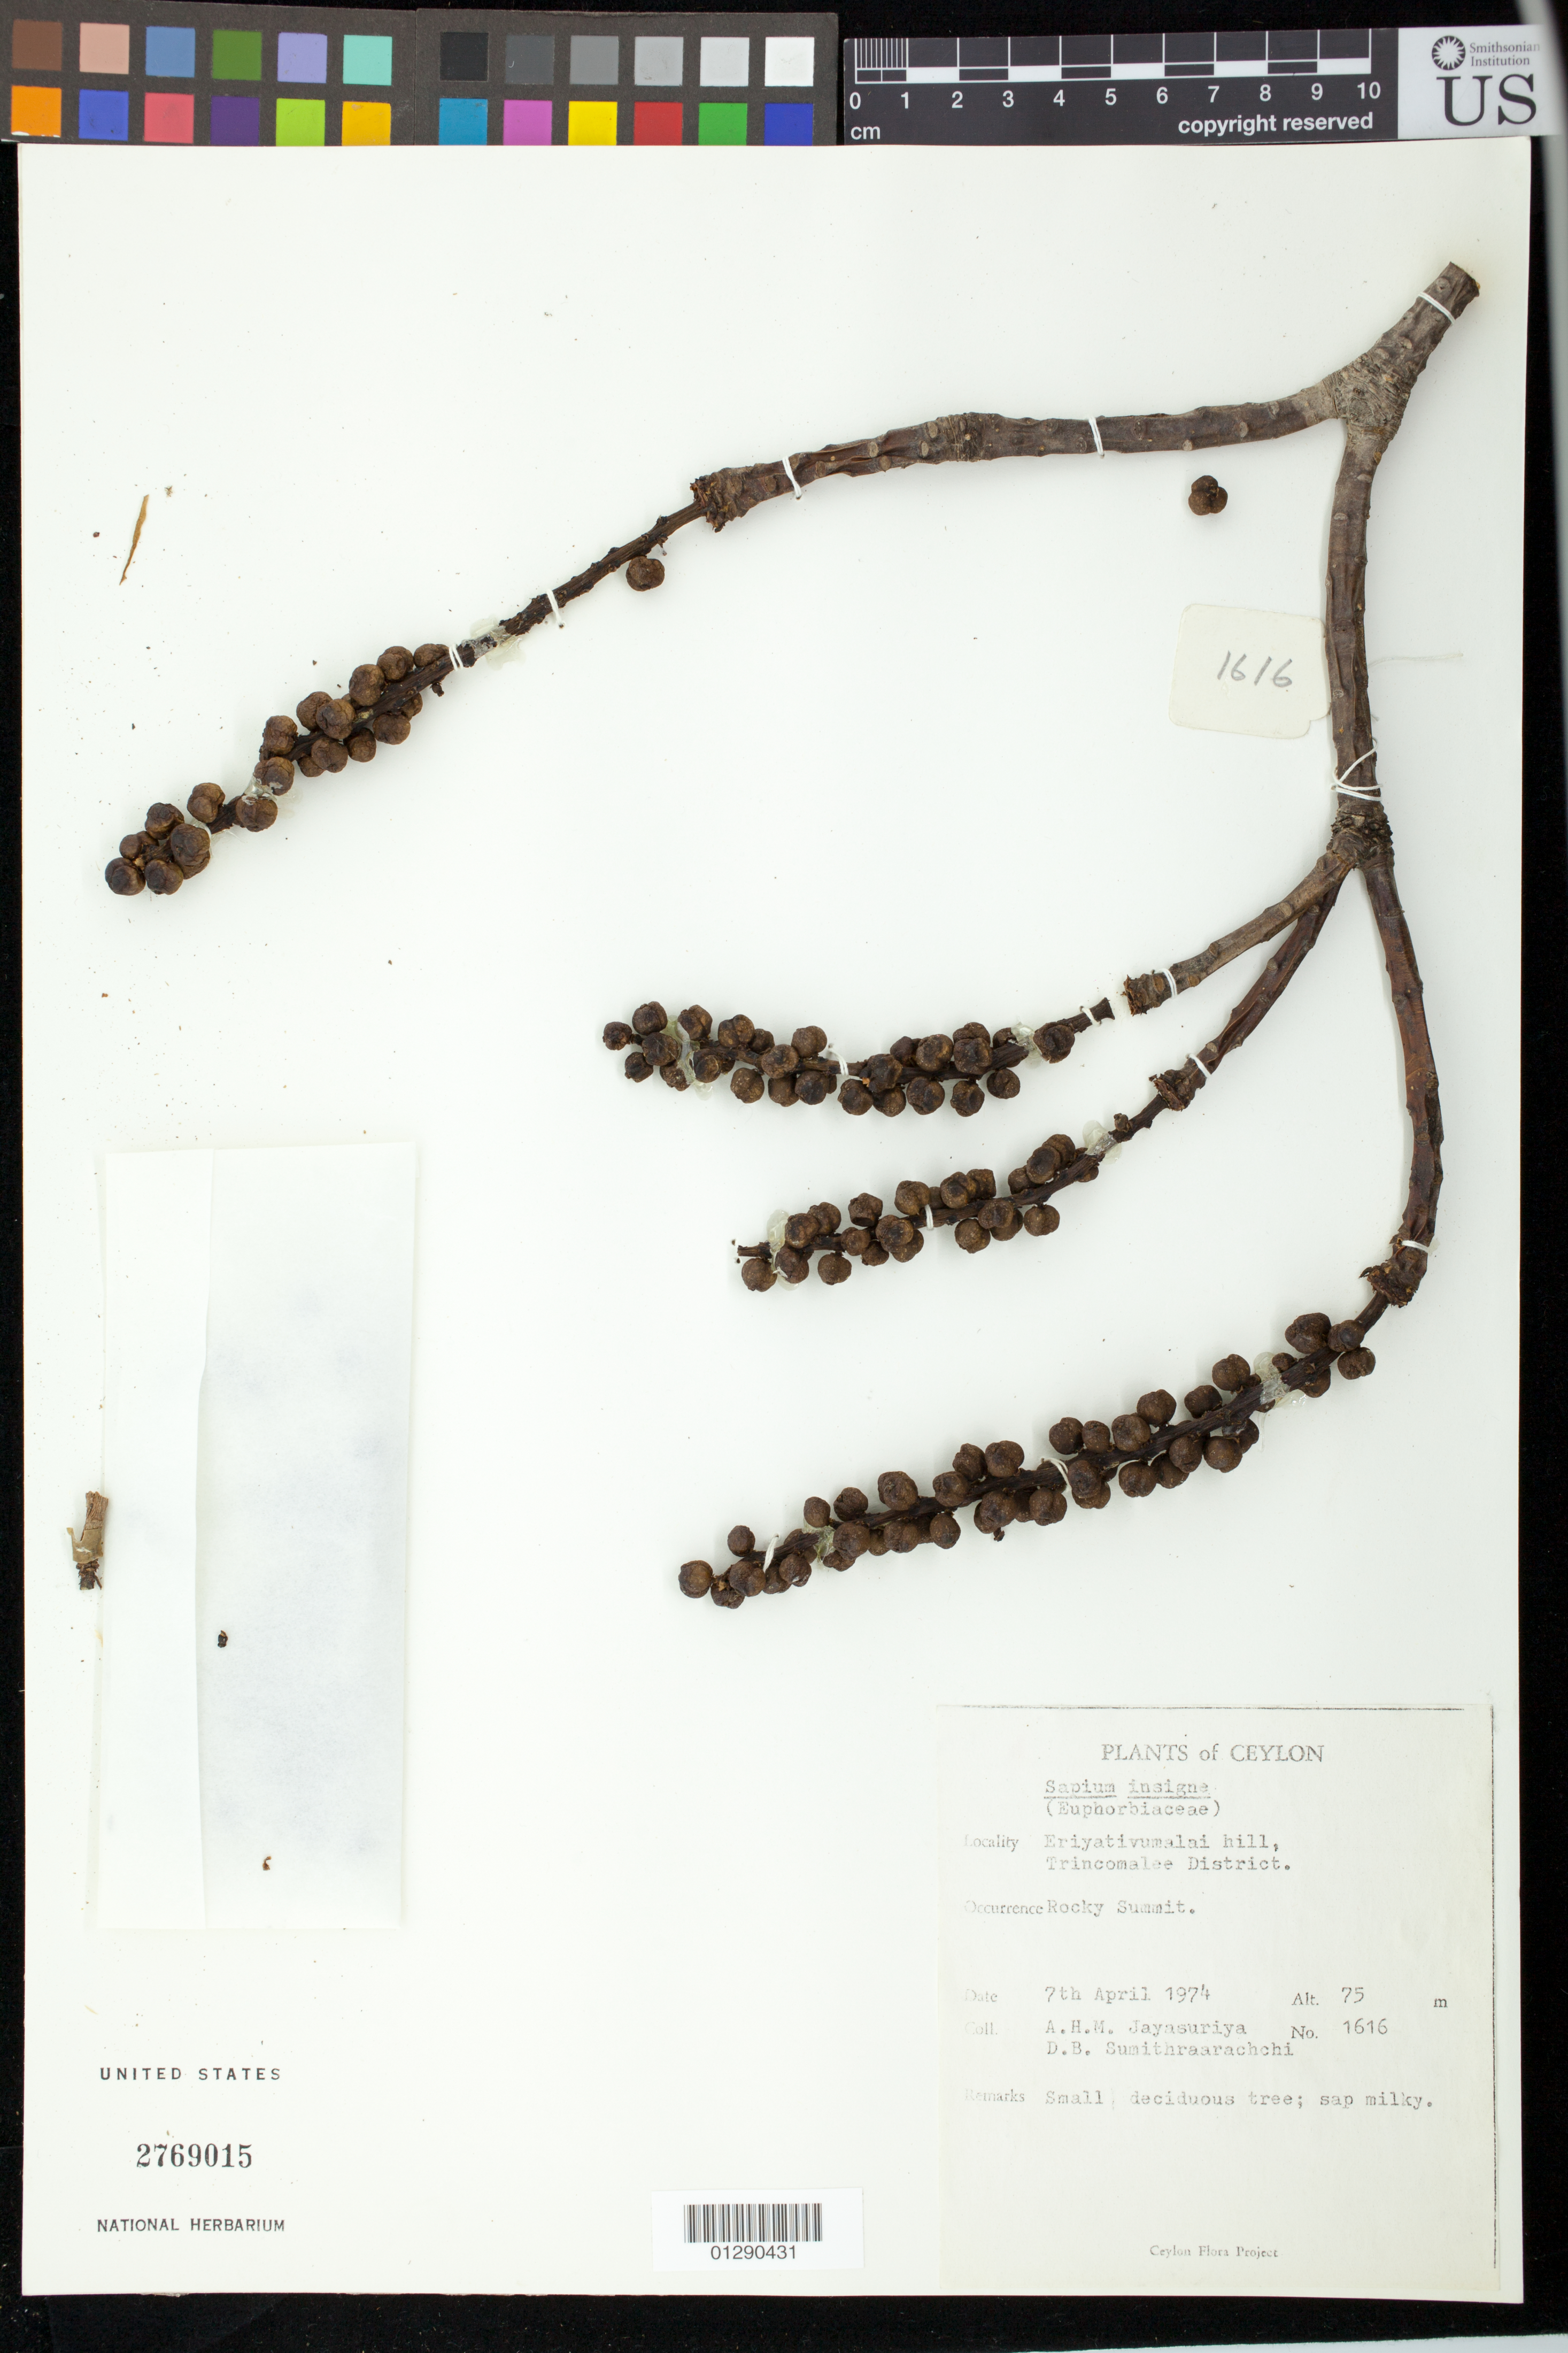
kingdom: Plantae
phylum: Tracheophyta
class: Magnoliopsida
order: Malpighiales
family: Euphorbiaceae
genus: Sapium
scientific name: Sapium insigne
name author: (Royle) Benth. & Hook. f.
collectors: A. H. Jayasuriya & D. B. Sumithraarachchi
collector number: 1616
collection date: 1974-04-07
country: Sri Lanka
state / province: Eastern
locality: Eriyativumalai hill,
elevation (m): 75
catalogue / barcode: US 2769015